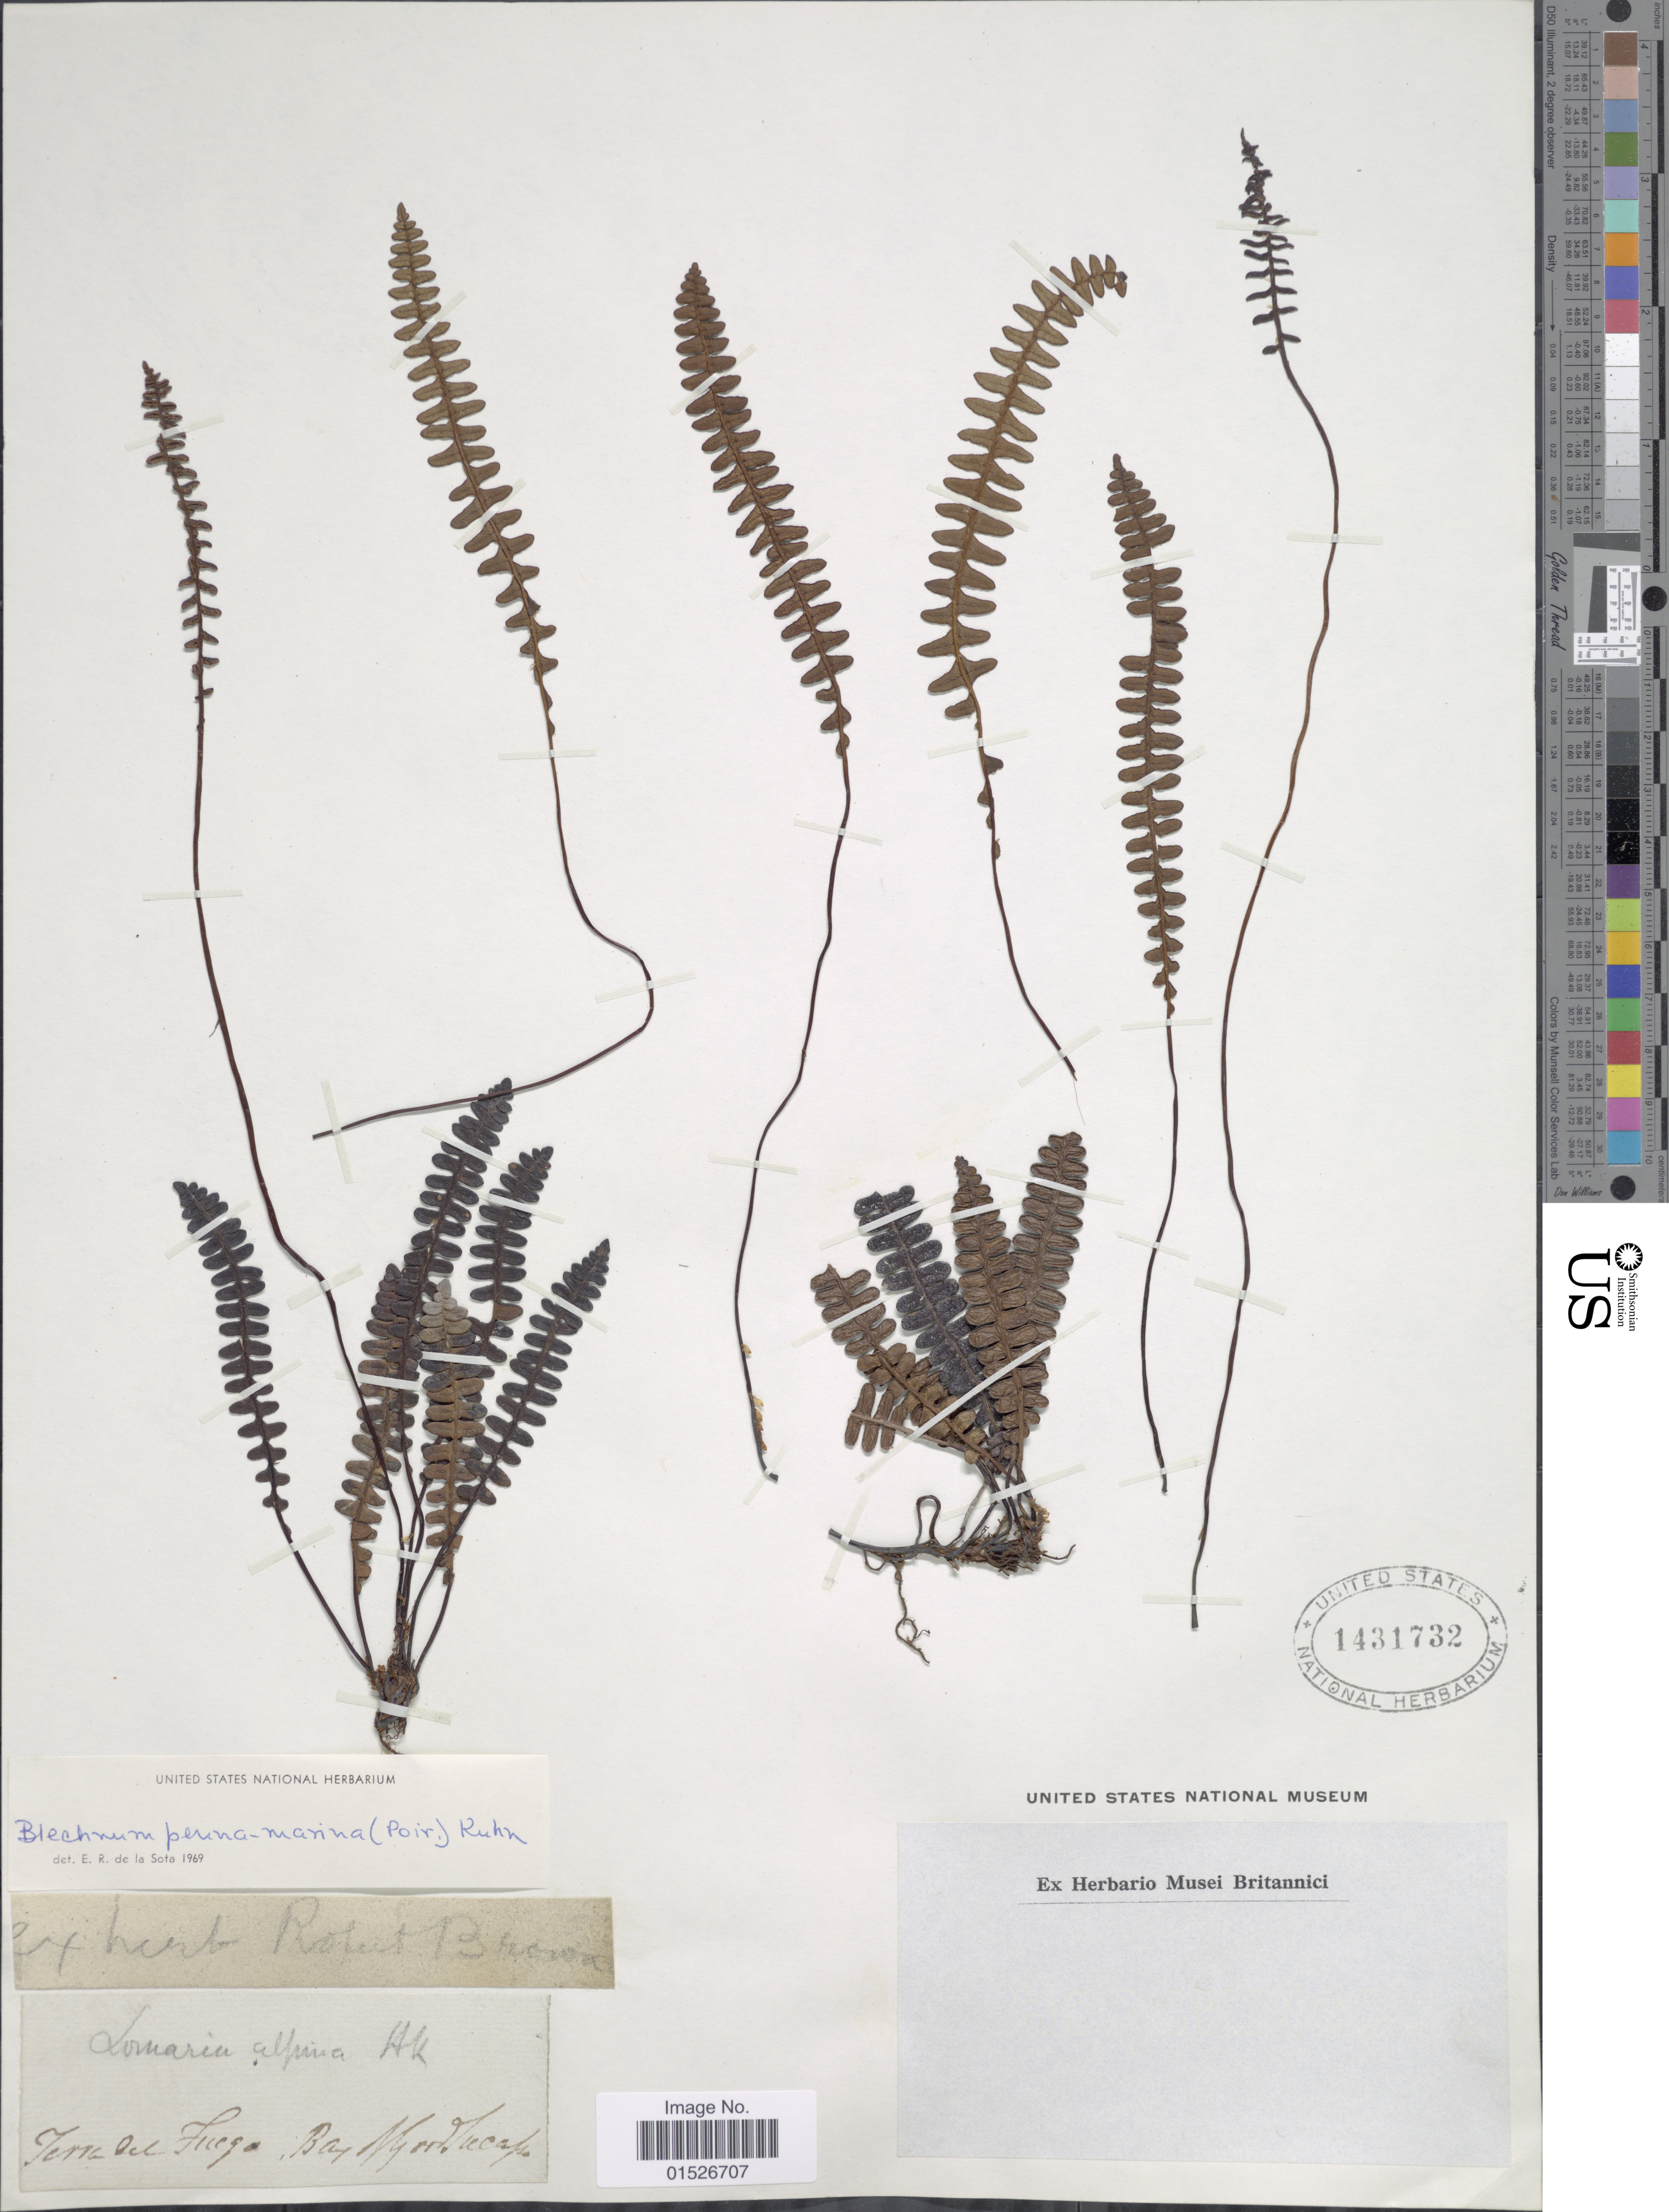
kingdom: Plantae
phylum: Tracheophyta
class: Polypodiopsida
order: Polypodiales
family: Blechnaceae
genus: Blechnum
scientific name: Blechnum penna-marina subsp. alpina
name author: T.C. Chambers & P. A. Farrant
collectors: ex herb. Prolut Brown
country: Argentina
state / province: Tierra del Fuego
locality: Serrra del Fuego, Bay Myra Tucap. [interpreted]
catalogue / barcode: US 1431732